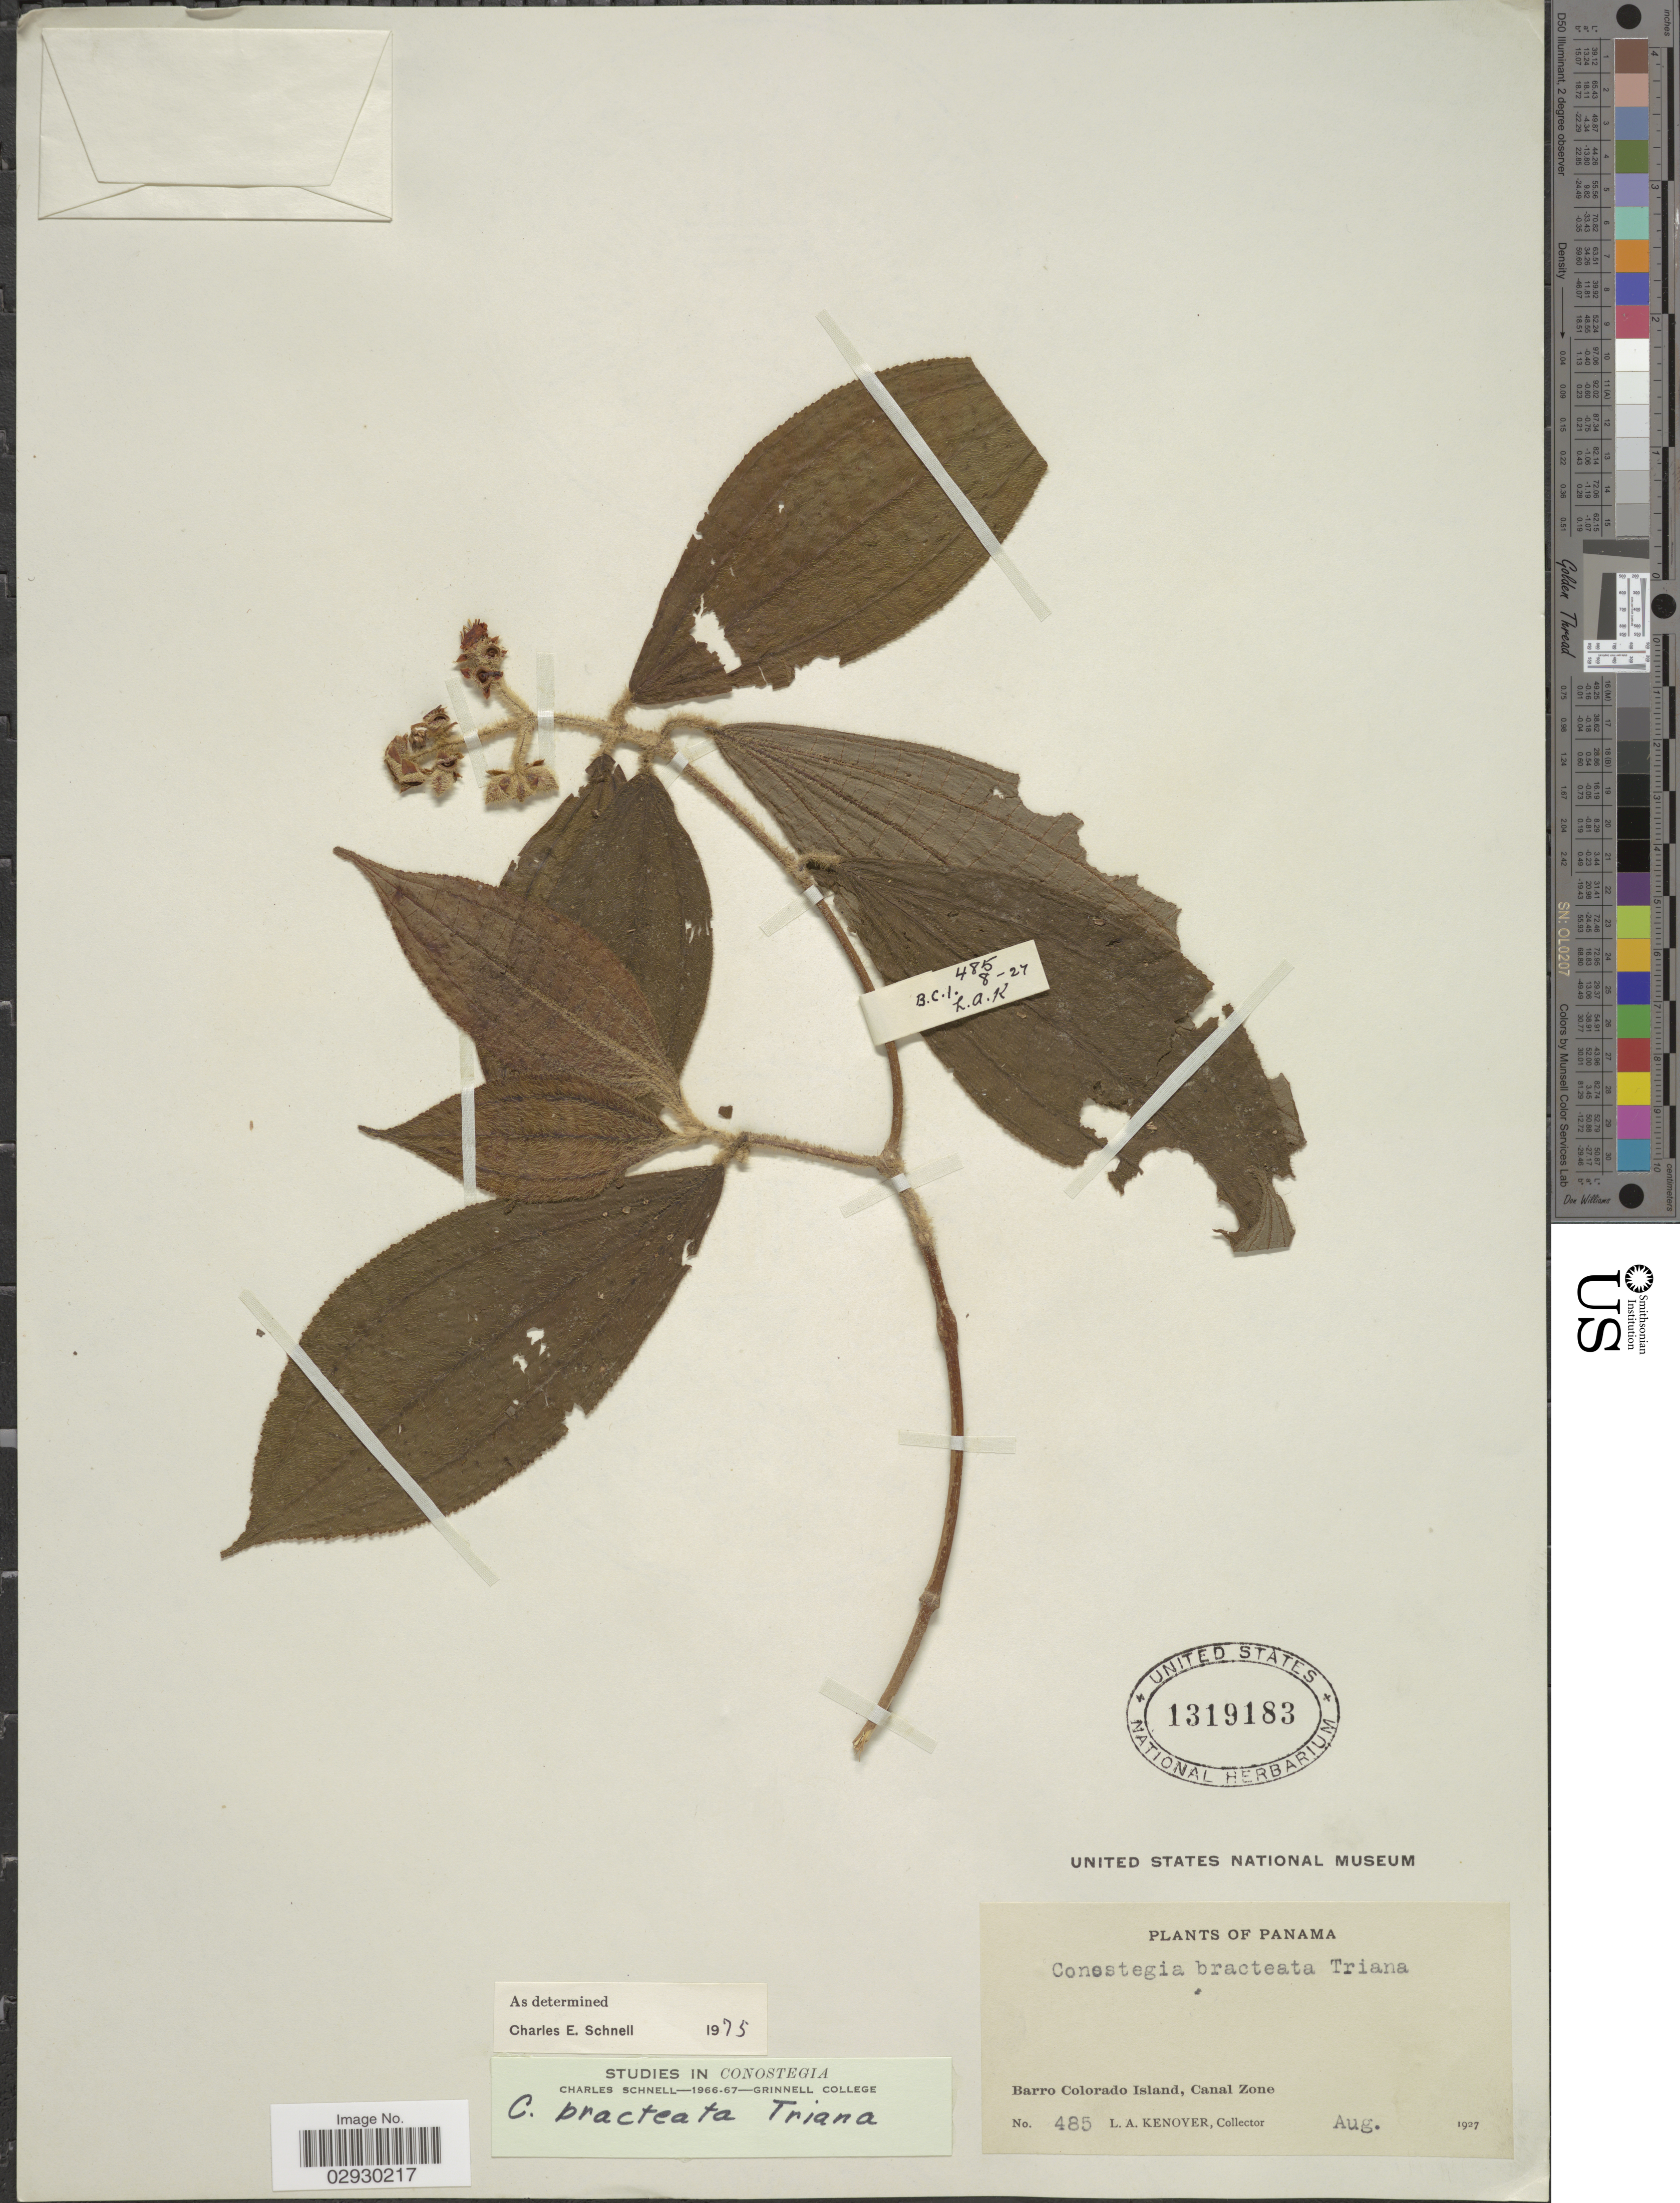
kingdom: Plantae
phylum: Tracheophyta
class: Magnoliopsida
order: Myrtales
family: Melastomataceae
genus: Conostegia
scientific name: Conostegia bracteata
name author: Triana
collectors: L. Kenover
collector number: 485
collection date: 1907-08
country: Panama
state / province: Panamá Oeste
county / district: Canal Zone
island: Barro Colorado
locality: Barro Colorado Island, Canal Zone.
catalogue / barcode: US 1319183